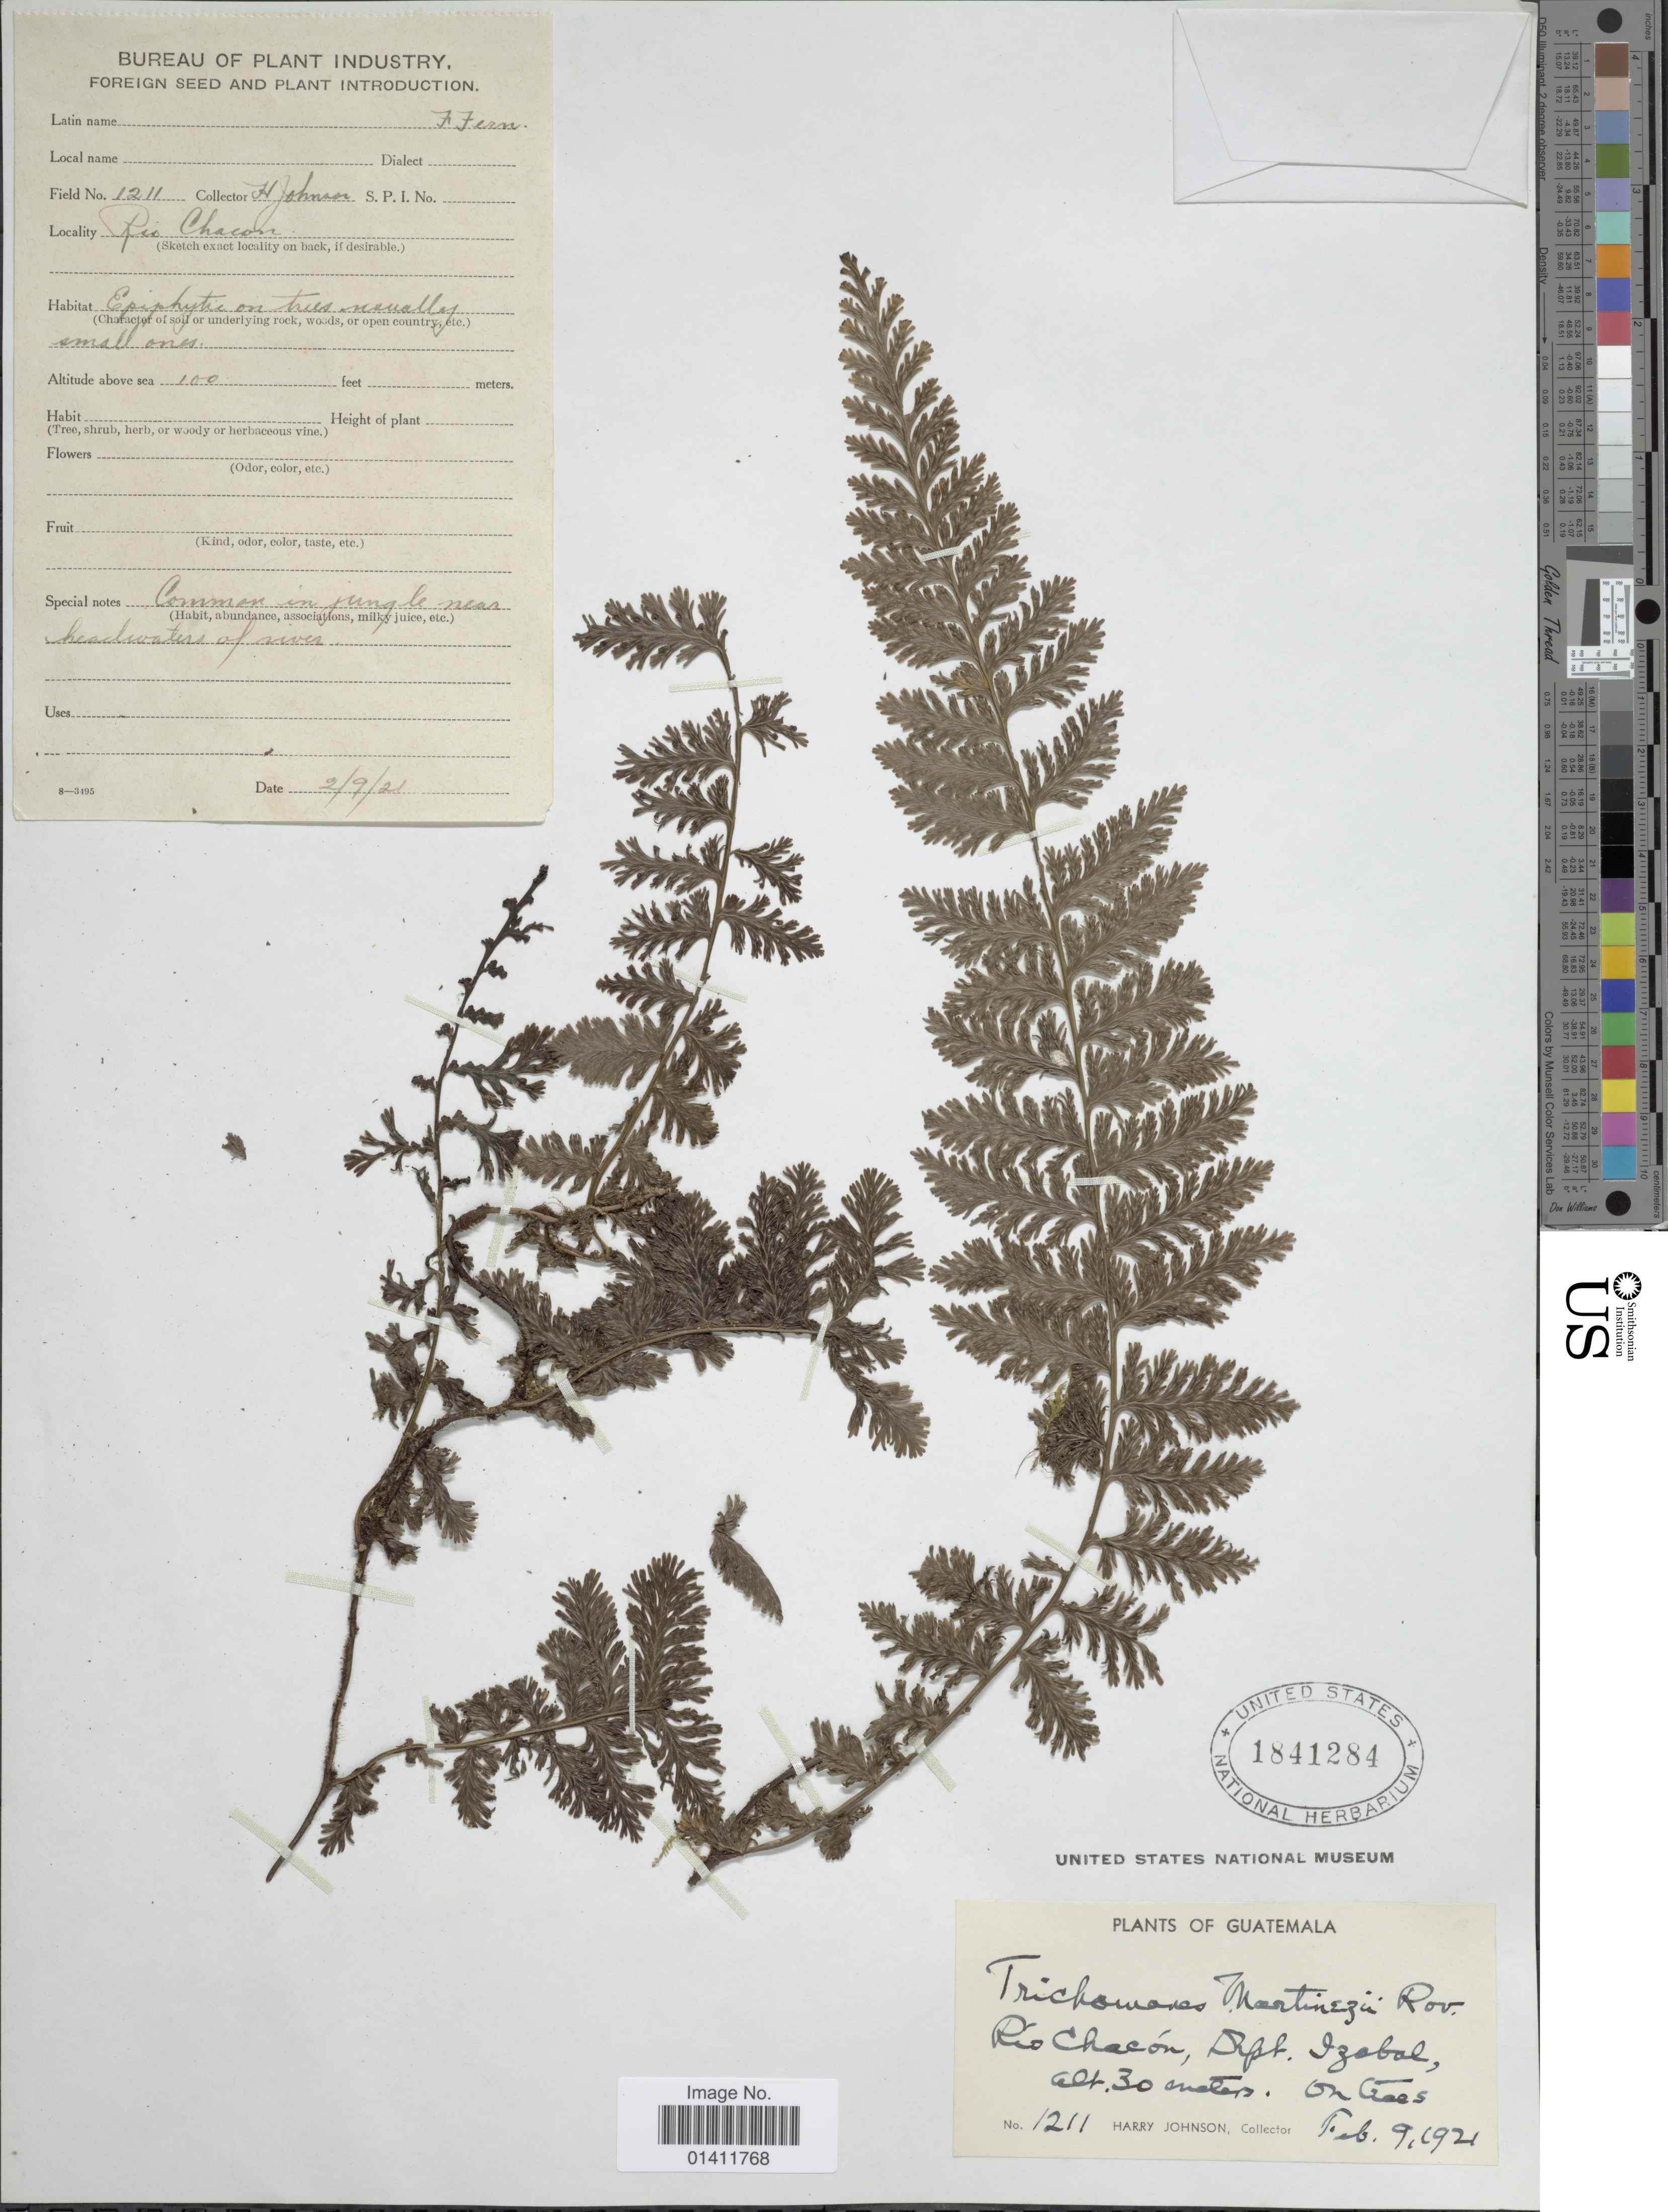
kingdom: Plantae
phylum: Tracheophyta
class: Polypodiopsida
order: Hymenophyllales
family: Hymenophyllaceae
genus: Vandenboschia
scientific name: Vandenboschia collariata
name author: (Bosch) Ebihara & K. Iwats.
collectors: H. Johnson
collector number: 1211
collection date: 1921-02-09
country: Guatemala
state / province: Izabal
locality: Rio Chacon, Dept. Izabal.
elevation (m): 30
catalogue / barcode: US 1841284